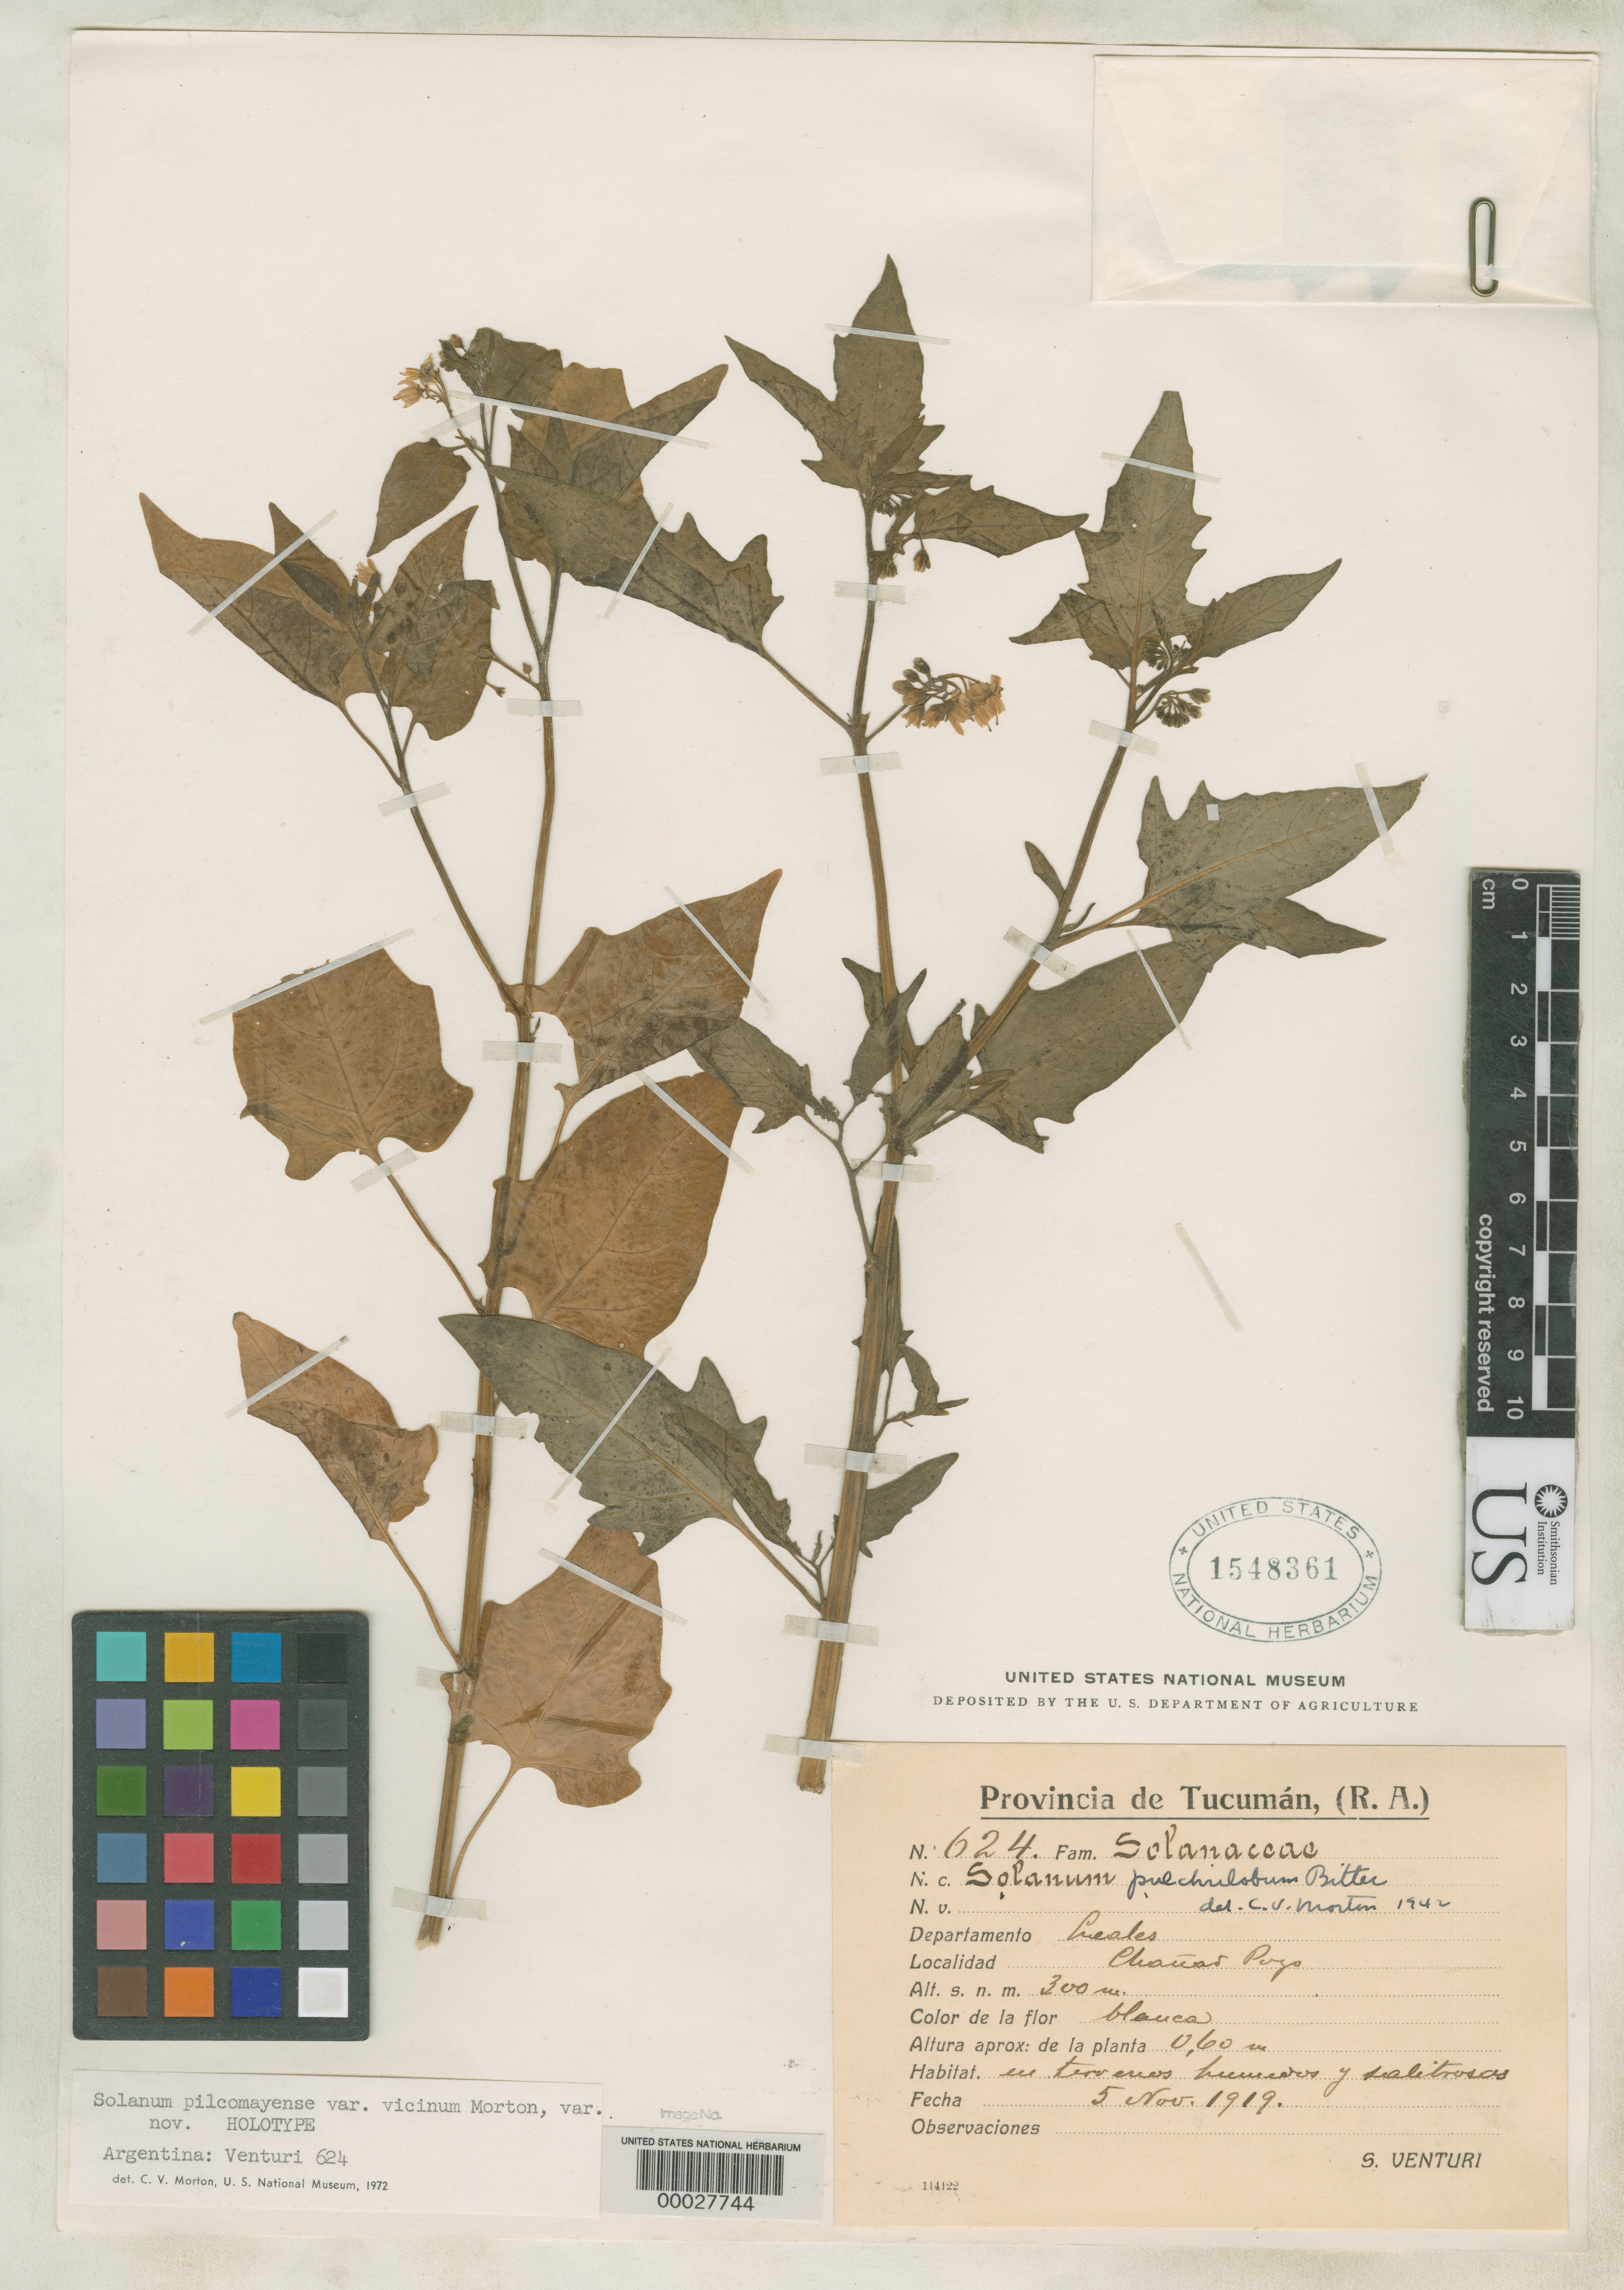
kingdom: Plantae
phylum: Tracheophyta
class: Magnoliopsida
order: Solanales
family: Solanaceae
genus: Solanum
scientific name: Solanum pilcomayense var. vicinum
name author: C.V. Morton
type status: Holotype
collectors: S. Venturi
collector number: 624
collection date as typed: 05 Nov 1919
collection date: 1919-11-05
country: Argentina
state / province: Tucumán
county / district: Leales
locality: Chanar Pozo.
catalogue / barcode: US 1548361